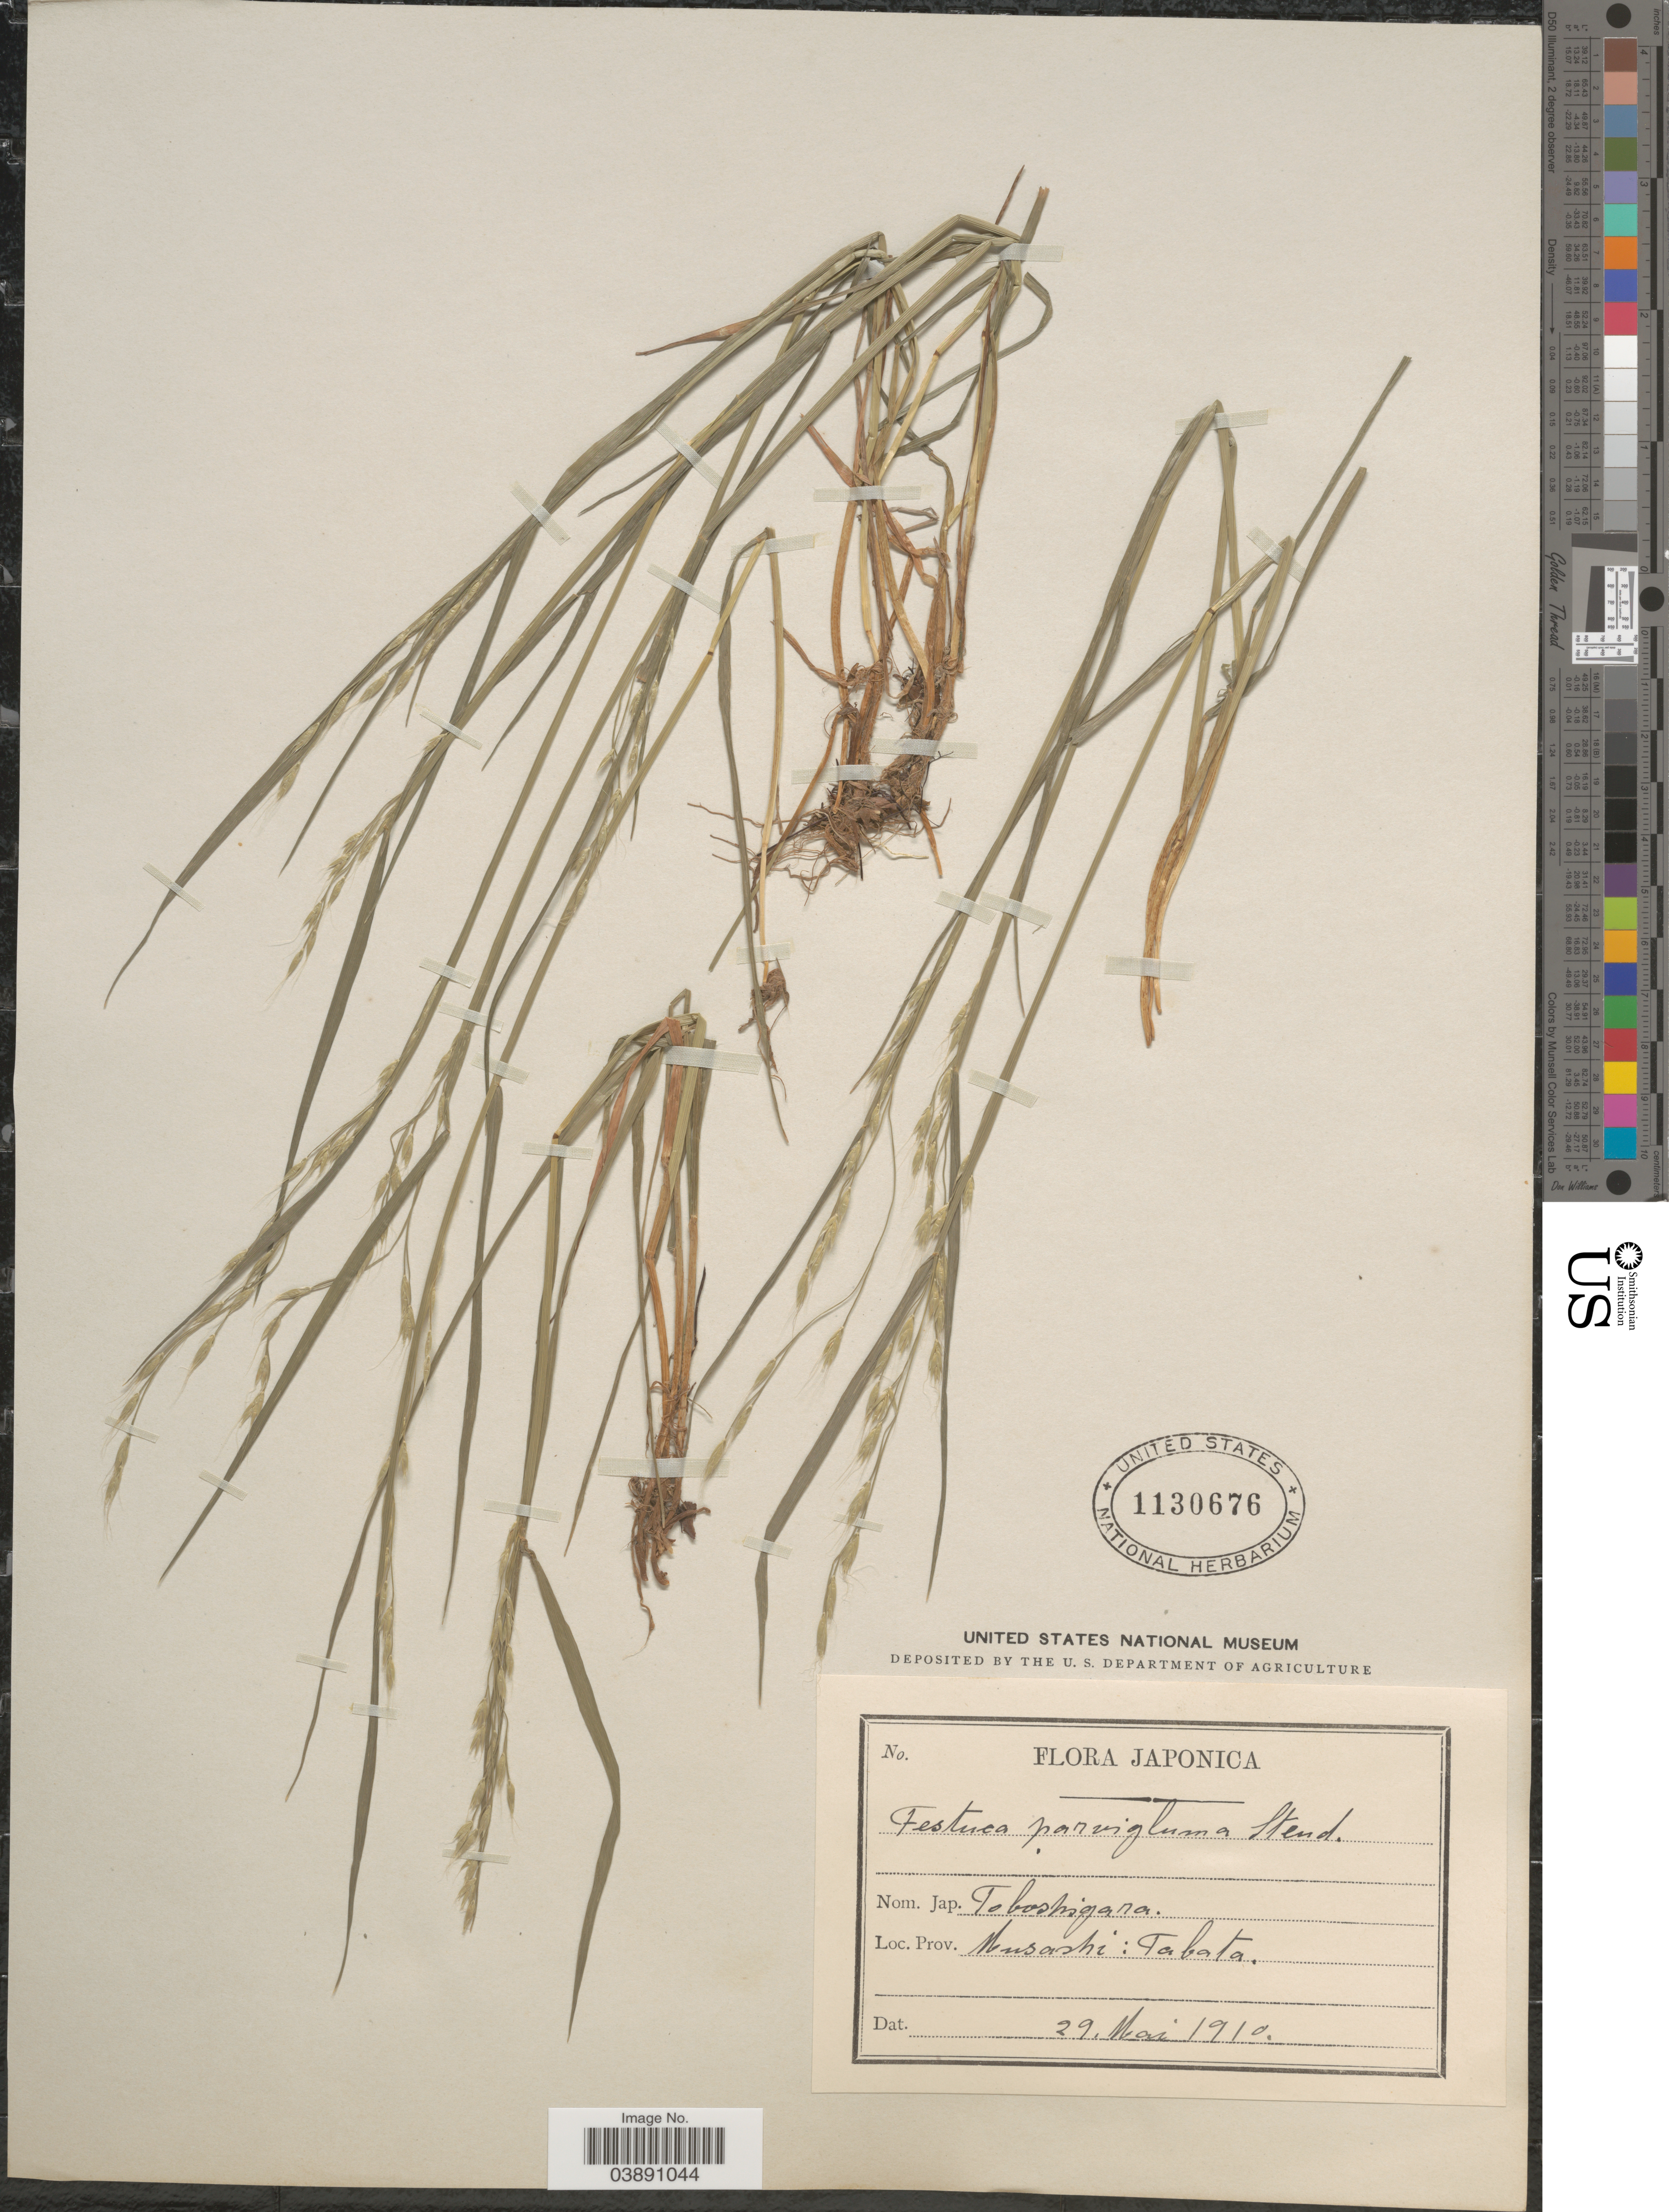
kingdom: Plantae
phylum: Tracheophyta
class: Liliopsida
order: Poales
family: Poaceae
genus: Festuca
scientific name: Festuca parvigluma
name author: Steud.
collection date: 1910-05-29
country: Japan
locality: Japonica. Musashi: Tabata.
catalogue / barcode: US 1130676